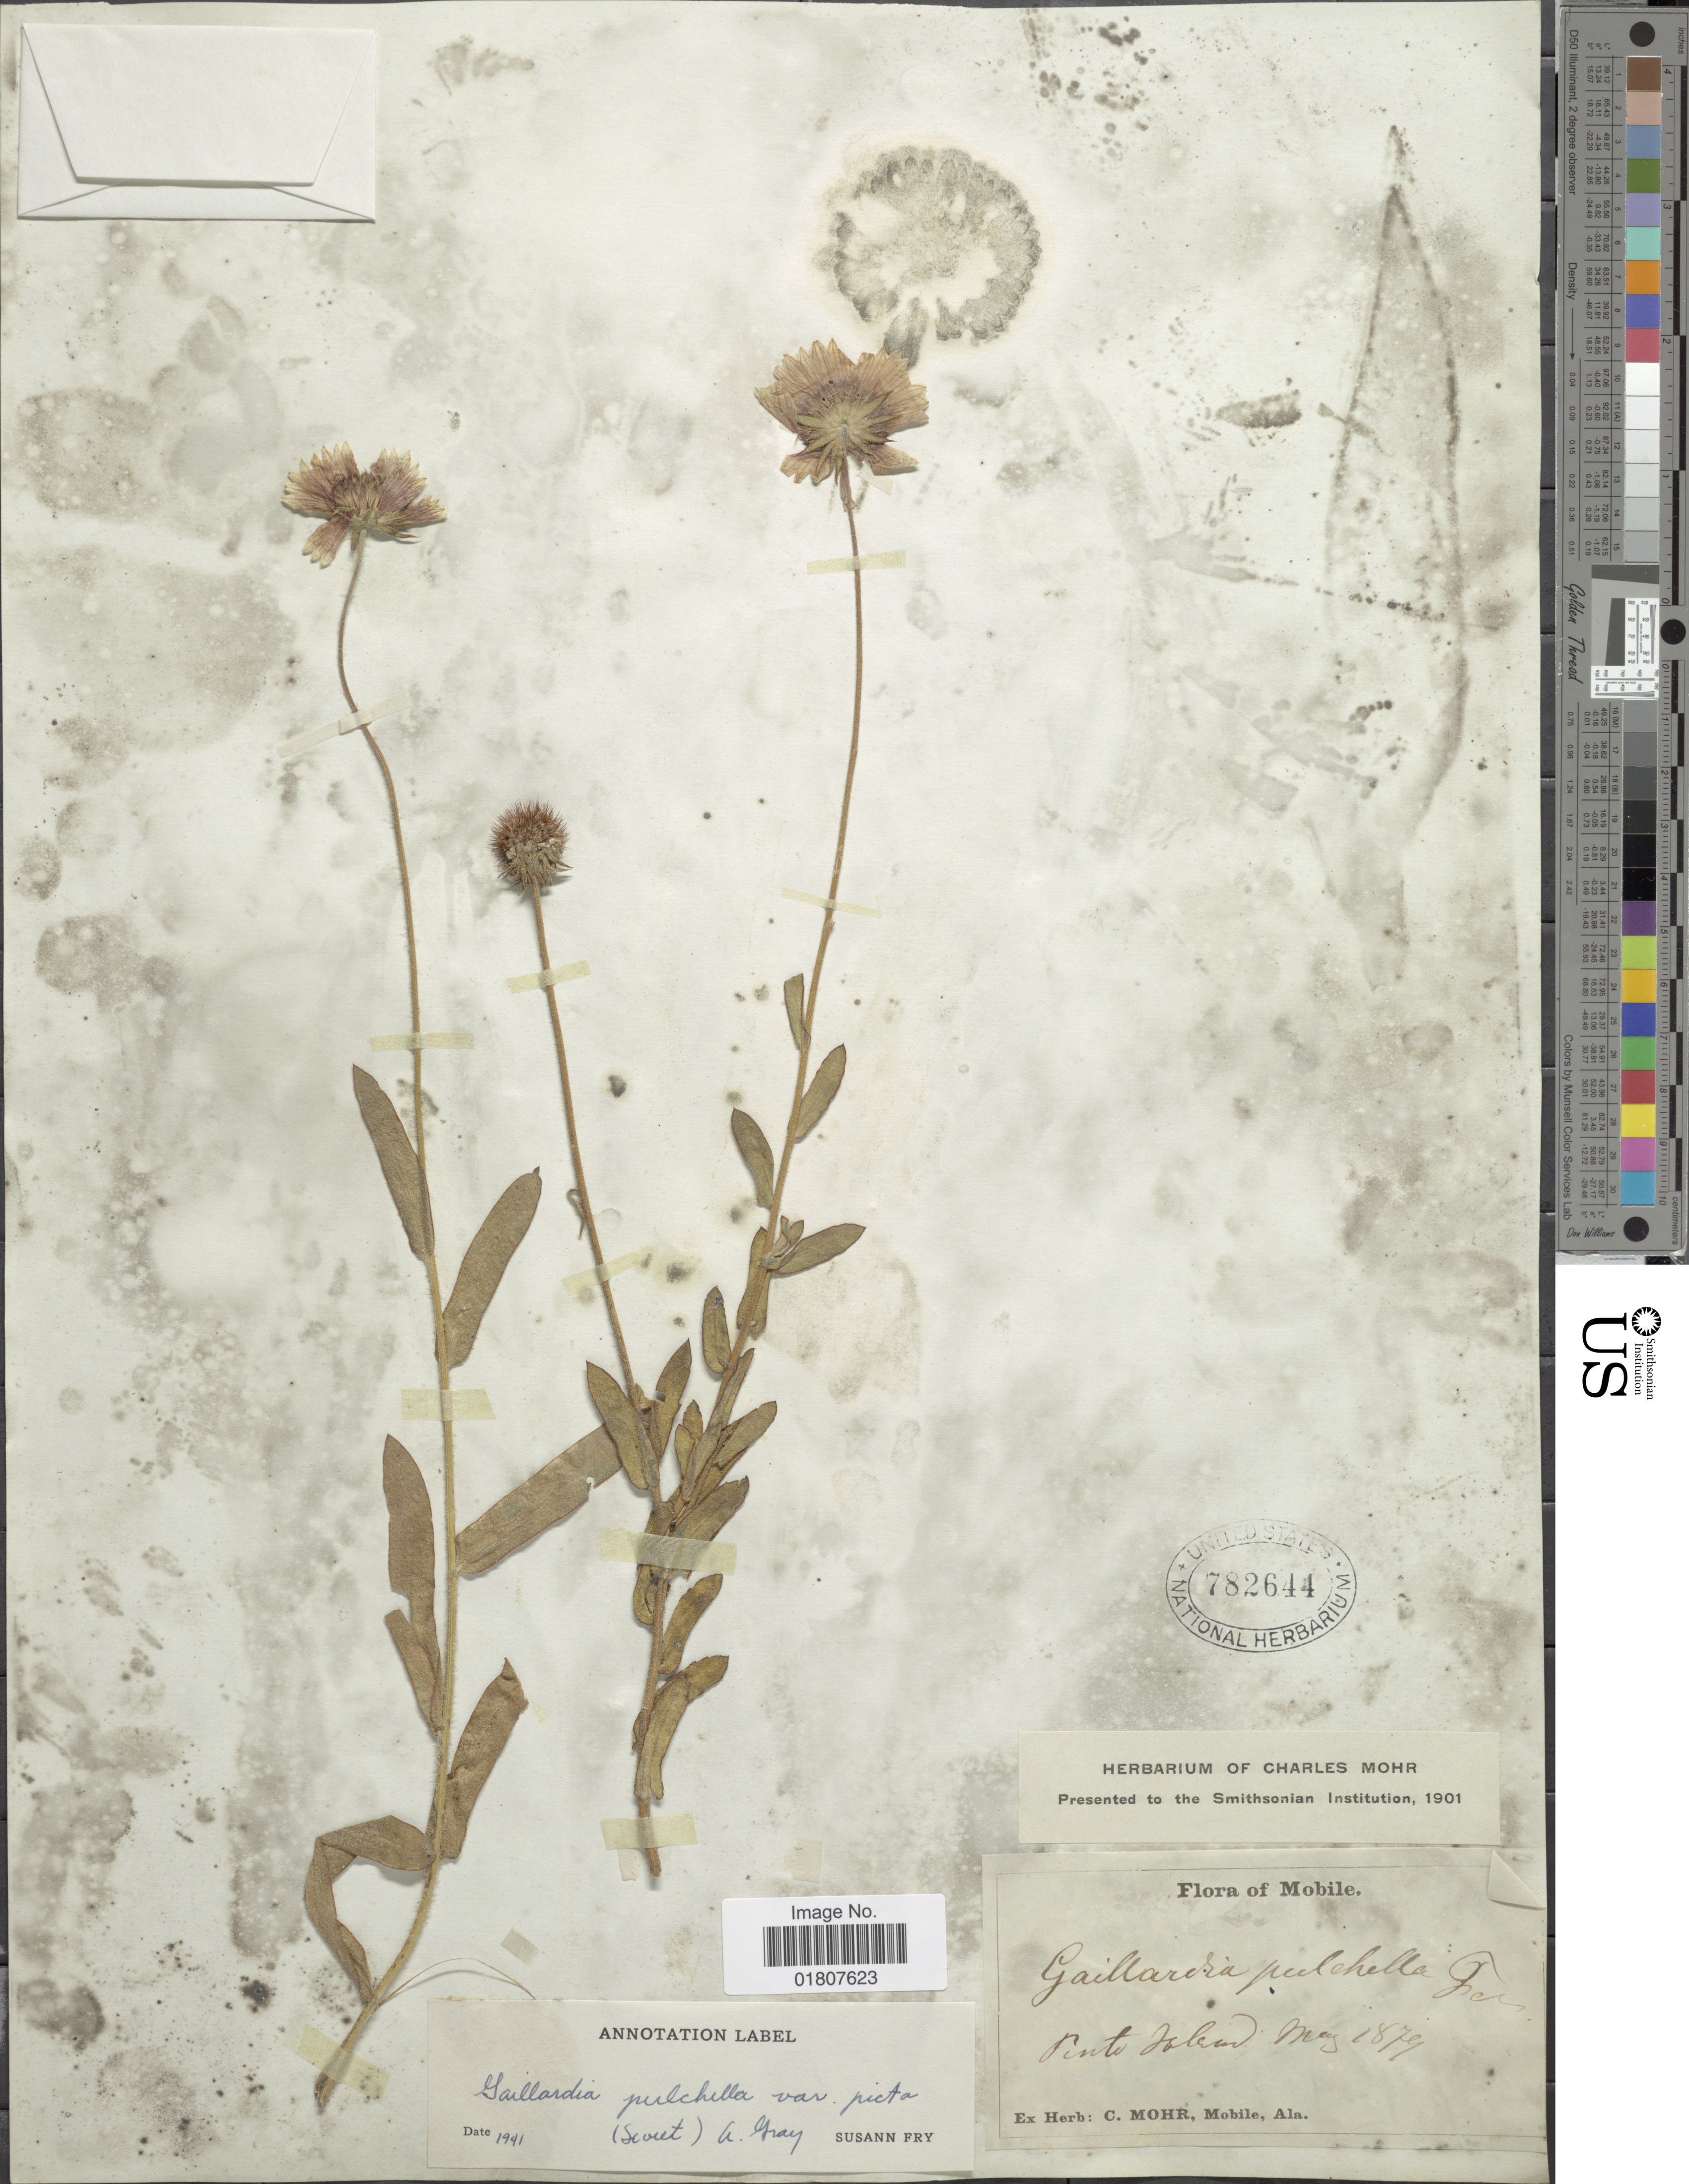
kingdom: Plantae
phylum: Tracheophyta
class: Magnoliopsida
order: Asterales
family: Asteraceae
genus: Gaillardia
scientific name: Gaillardia pulchella var. picta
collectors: ex herb. C. Mohr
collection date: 1879-05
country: United States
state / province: Alabama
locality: Mobile. Pinto Island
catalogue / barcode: US 782644